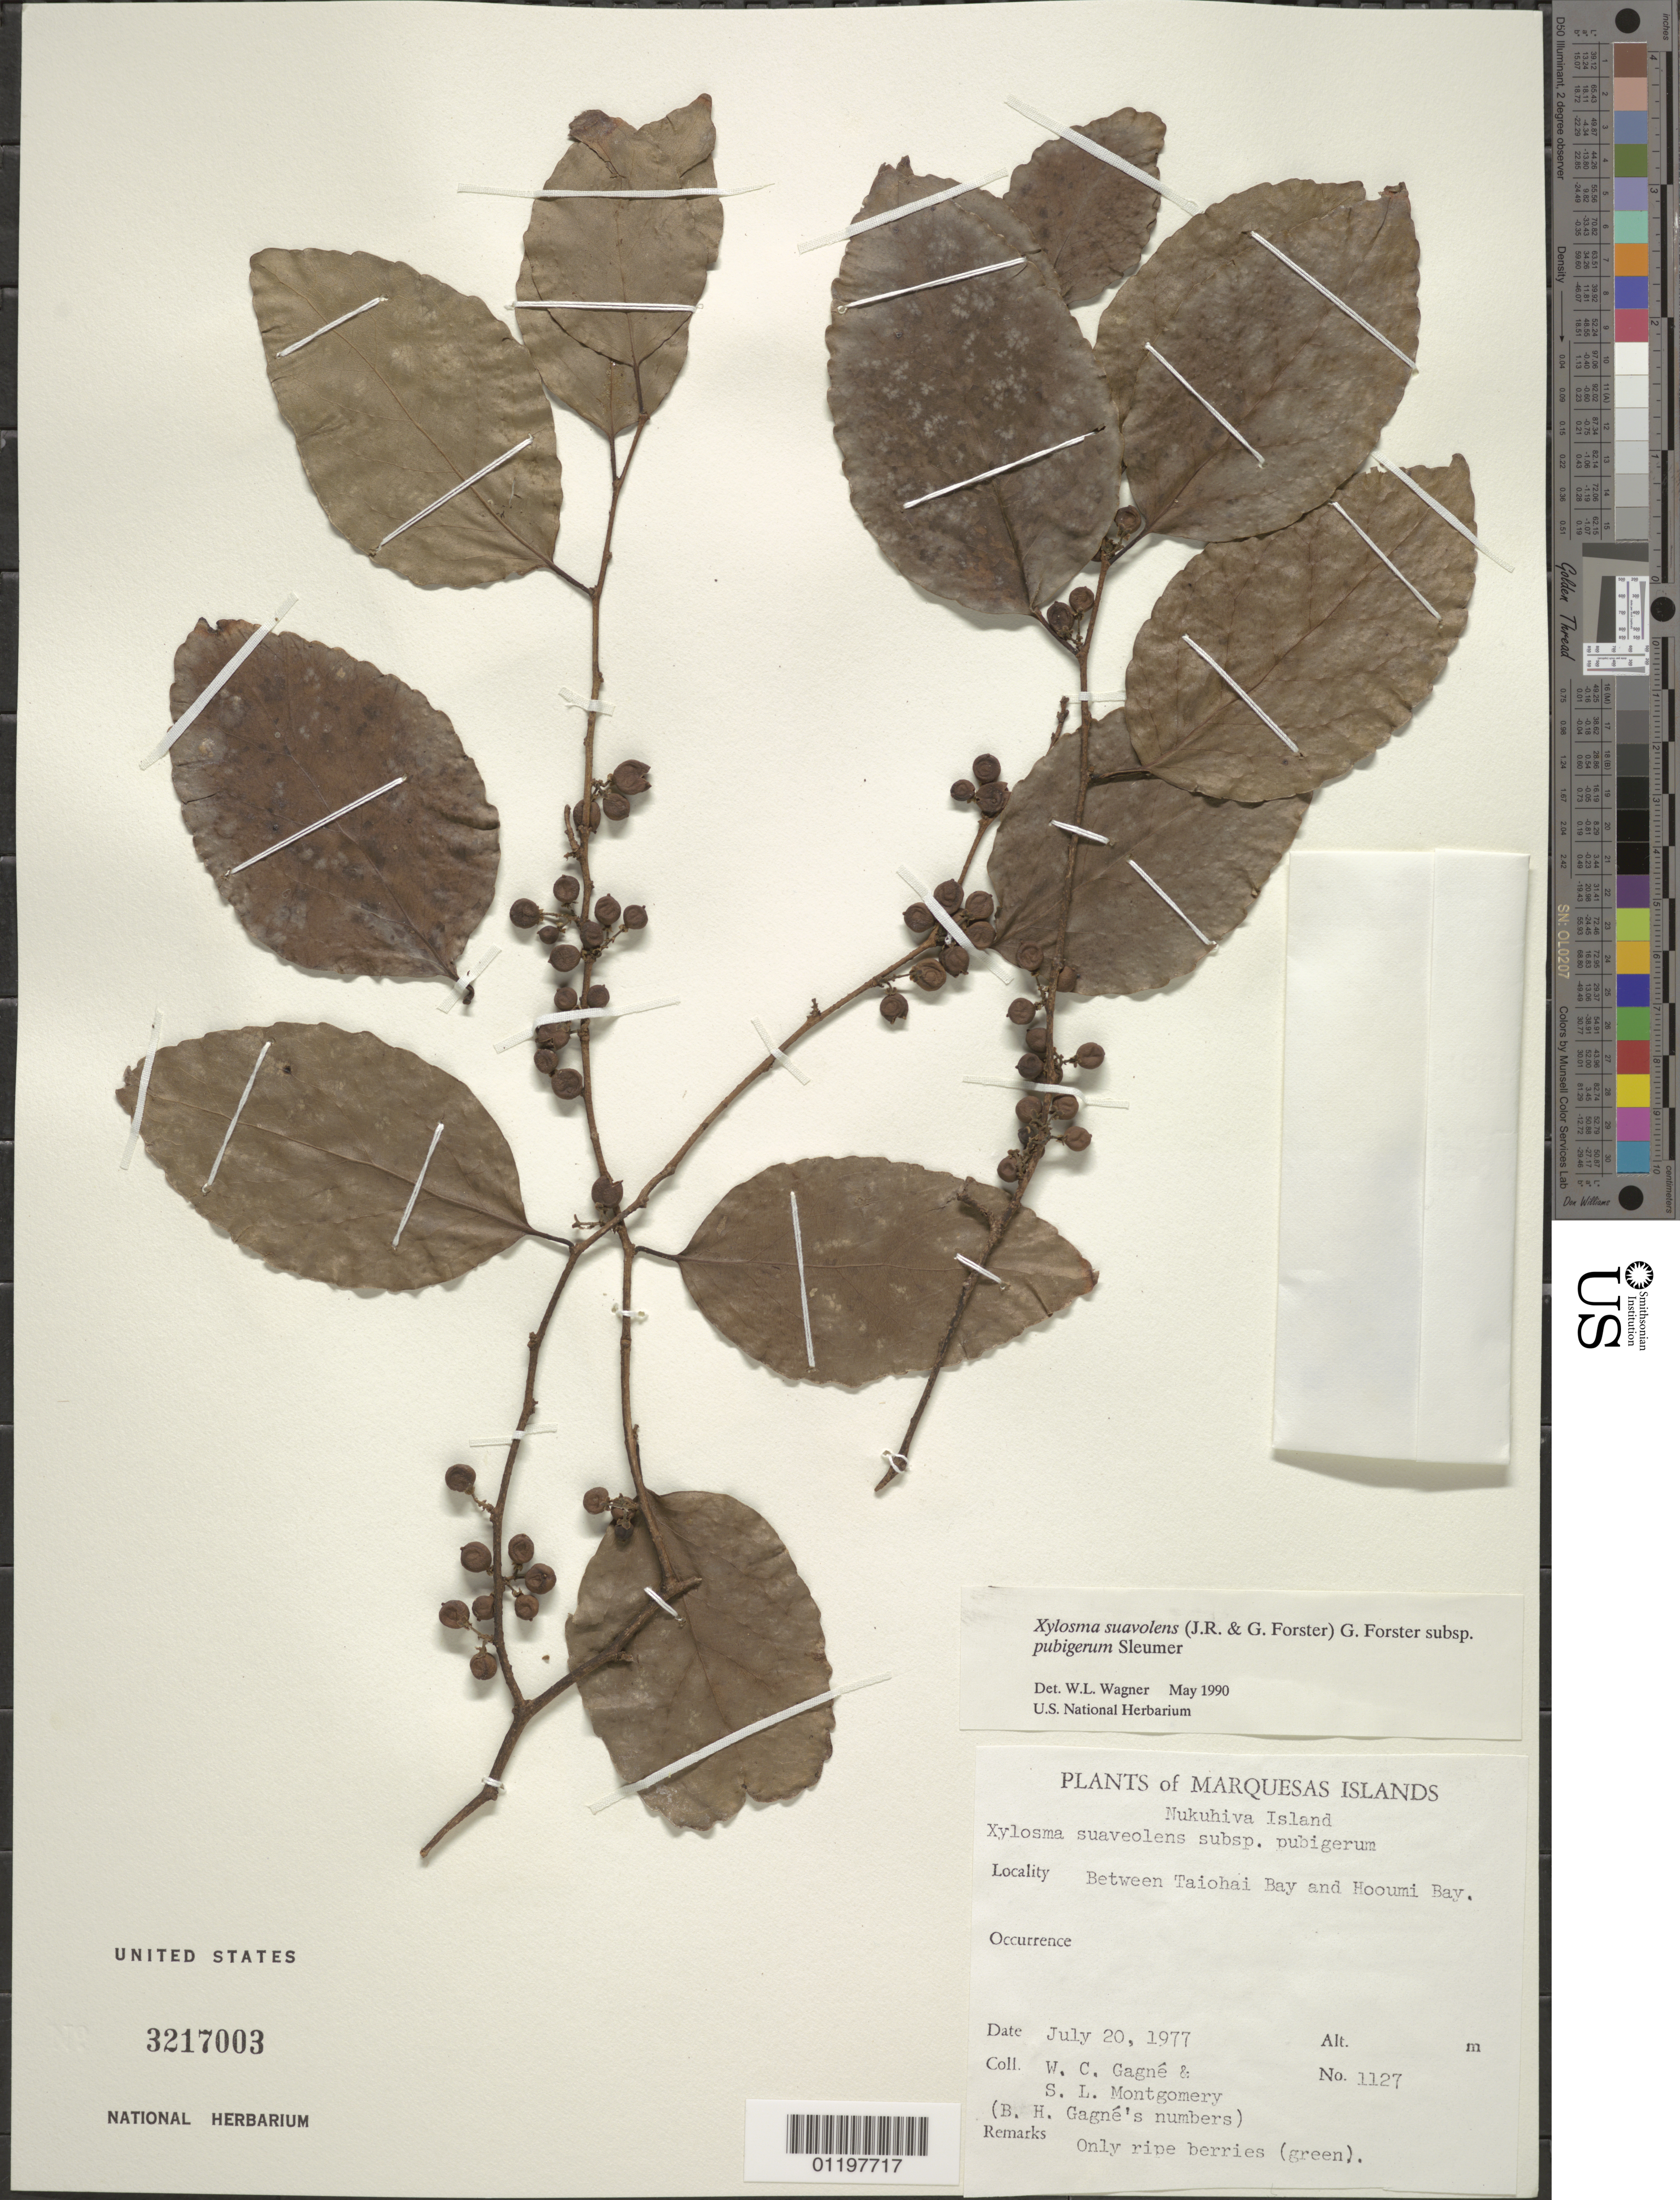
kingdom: Plantae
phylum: Tracheophyta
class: Magnoliopsida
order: Malpighiales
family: Salicaceae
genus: Xylosma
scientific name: Xylosma suaveolens subsp. pubigera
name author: Sleumer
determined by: Wagner, W. L., (BOT), Smithsonian Institution - National Museum of Natural History (UNITED STATES)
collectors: B. H. Gagné & S. Montgomery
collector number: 1127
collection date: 1977-07-20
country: French Polynesia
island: Nuku Hiva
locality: between Taiohae Bay and Hooumi Bay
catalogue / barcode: US 3217003